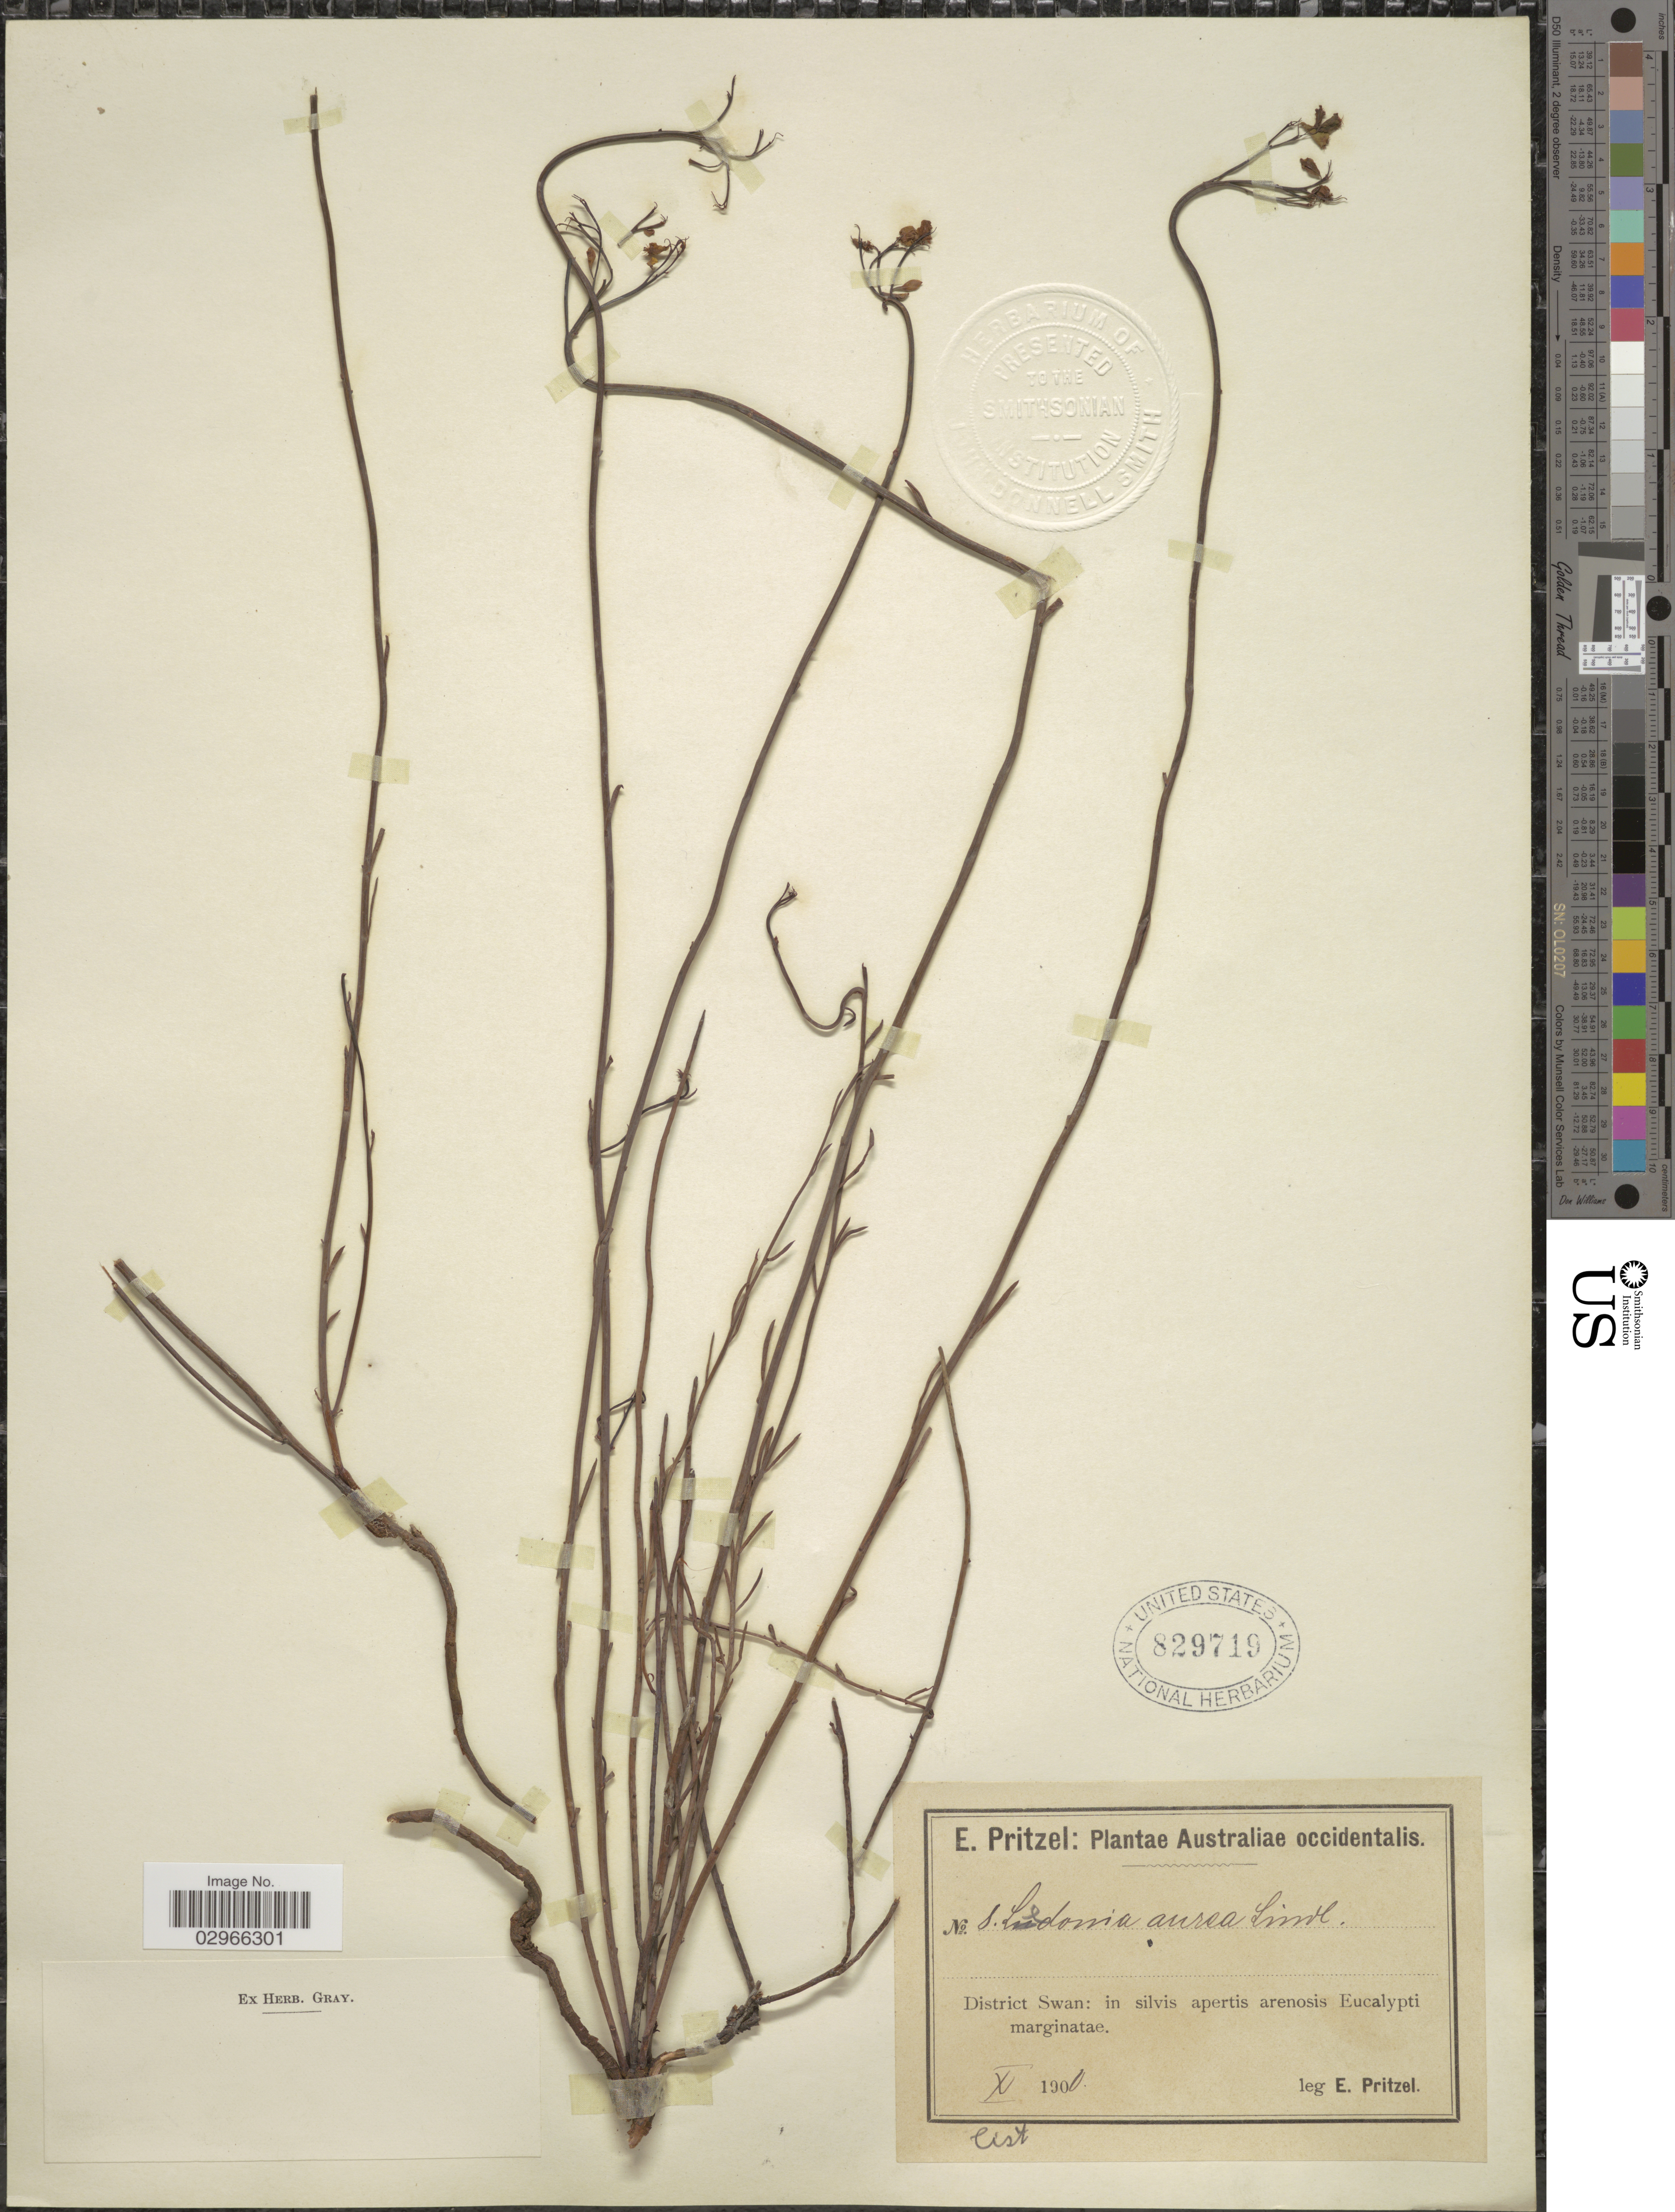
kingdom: Plantae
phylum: Tracheophyta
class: Magnoliopsida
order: Malvales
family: Cistaceae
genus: Cistus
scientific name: Cistus sp.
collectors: E. G. Pritzel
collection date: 1900-10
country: Australia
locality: Australiae occidentalis. District Swan: in silvis apertis arenosis Eucalypti marginatae.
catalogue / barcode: US 829719